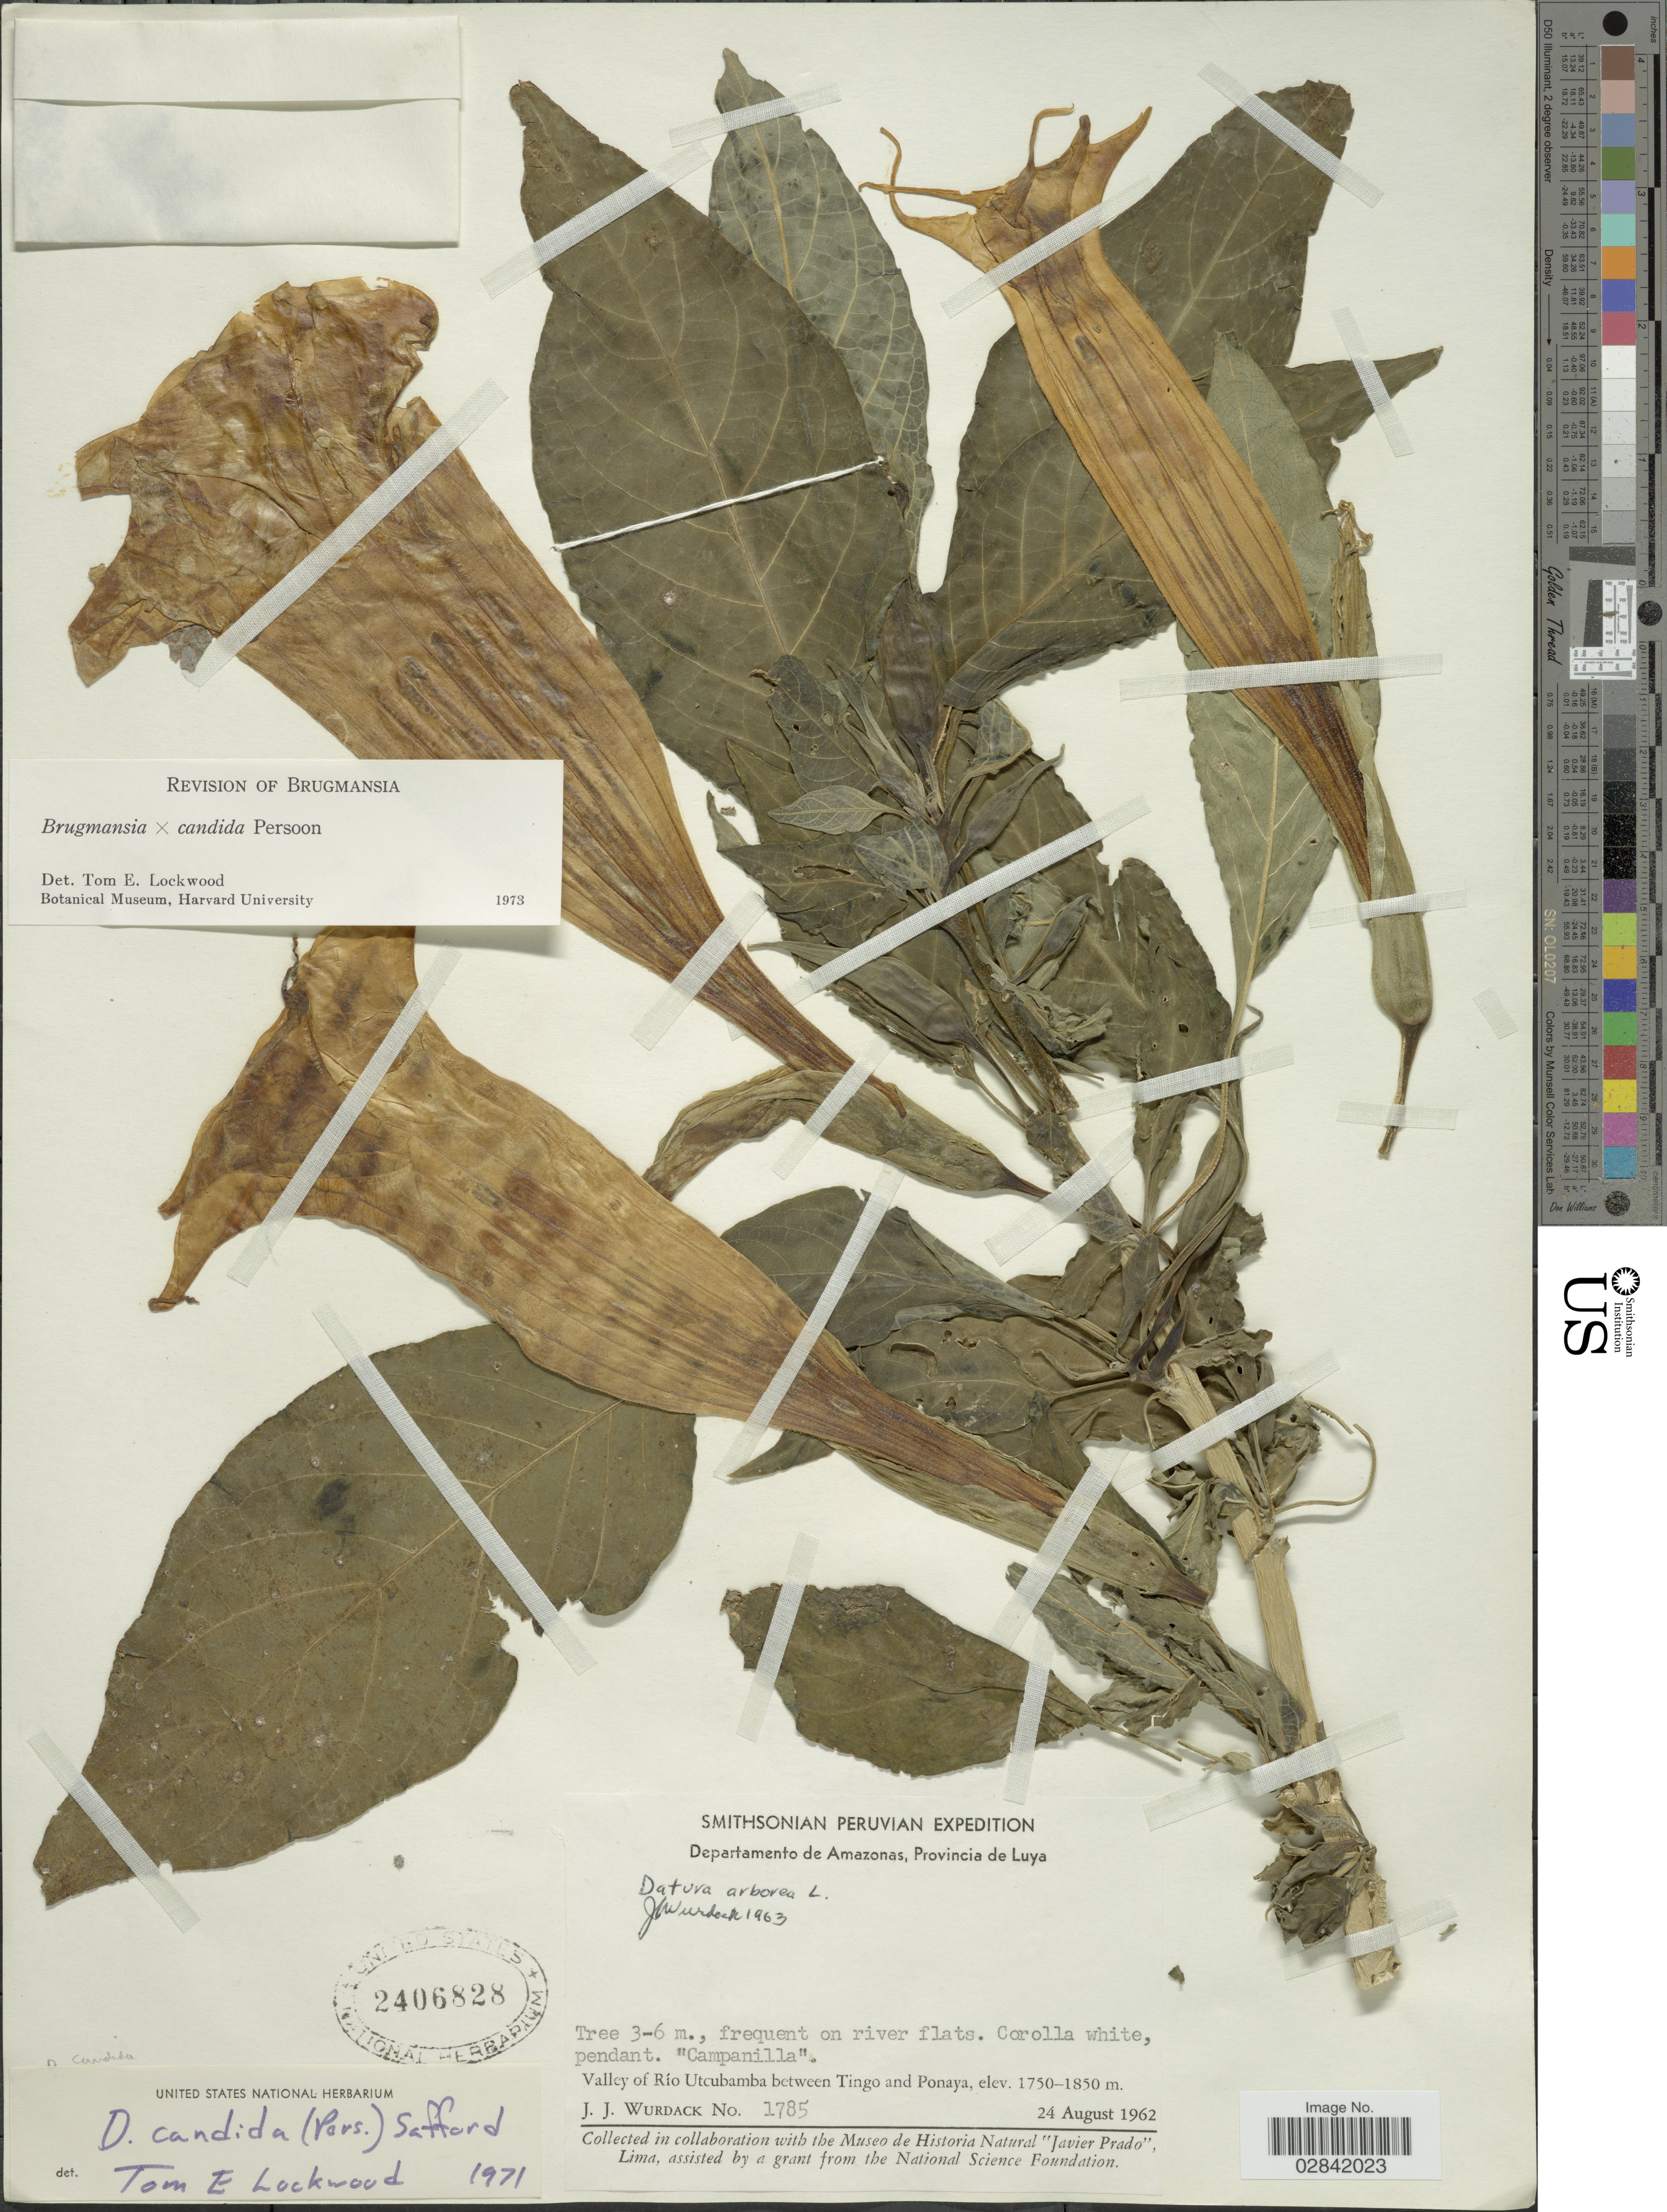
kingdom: Plantae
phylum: Tracheophyta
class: Magnoliopsida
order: Solanales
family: Solanaceae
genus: Brugmansia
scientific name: Brugmansia x candida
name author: Pers.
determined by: Lockwood, T. E.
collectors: J. J. Wurdack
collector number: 1785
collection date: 1962-08-24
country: Peru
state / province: Amazonas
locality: Departamento de Amazonas, Provincia de Luya, Valley of Río Utcubamba between Tingo and Ponaya.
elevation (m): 1750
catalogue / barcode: US 2406828